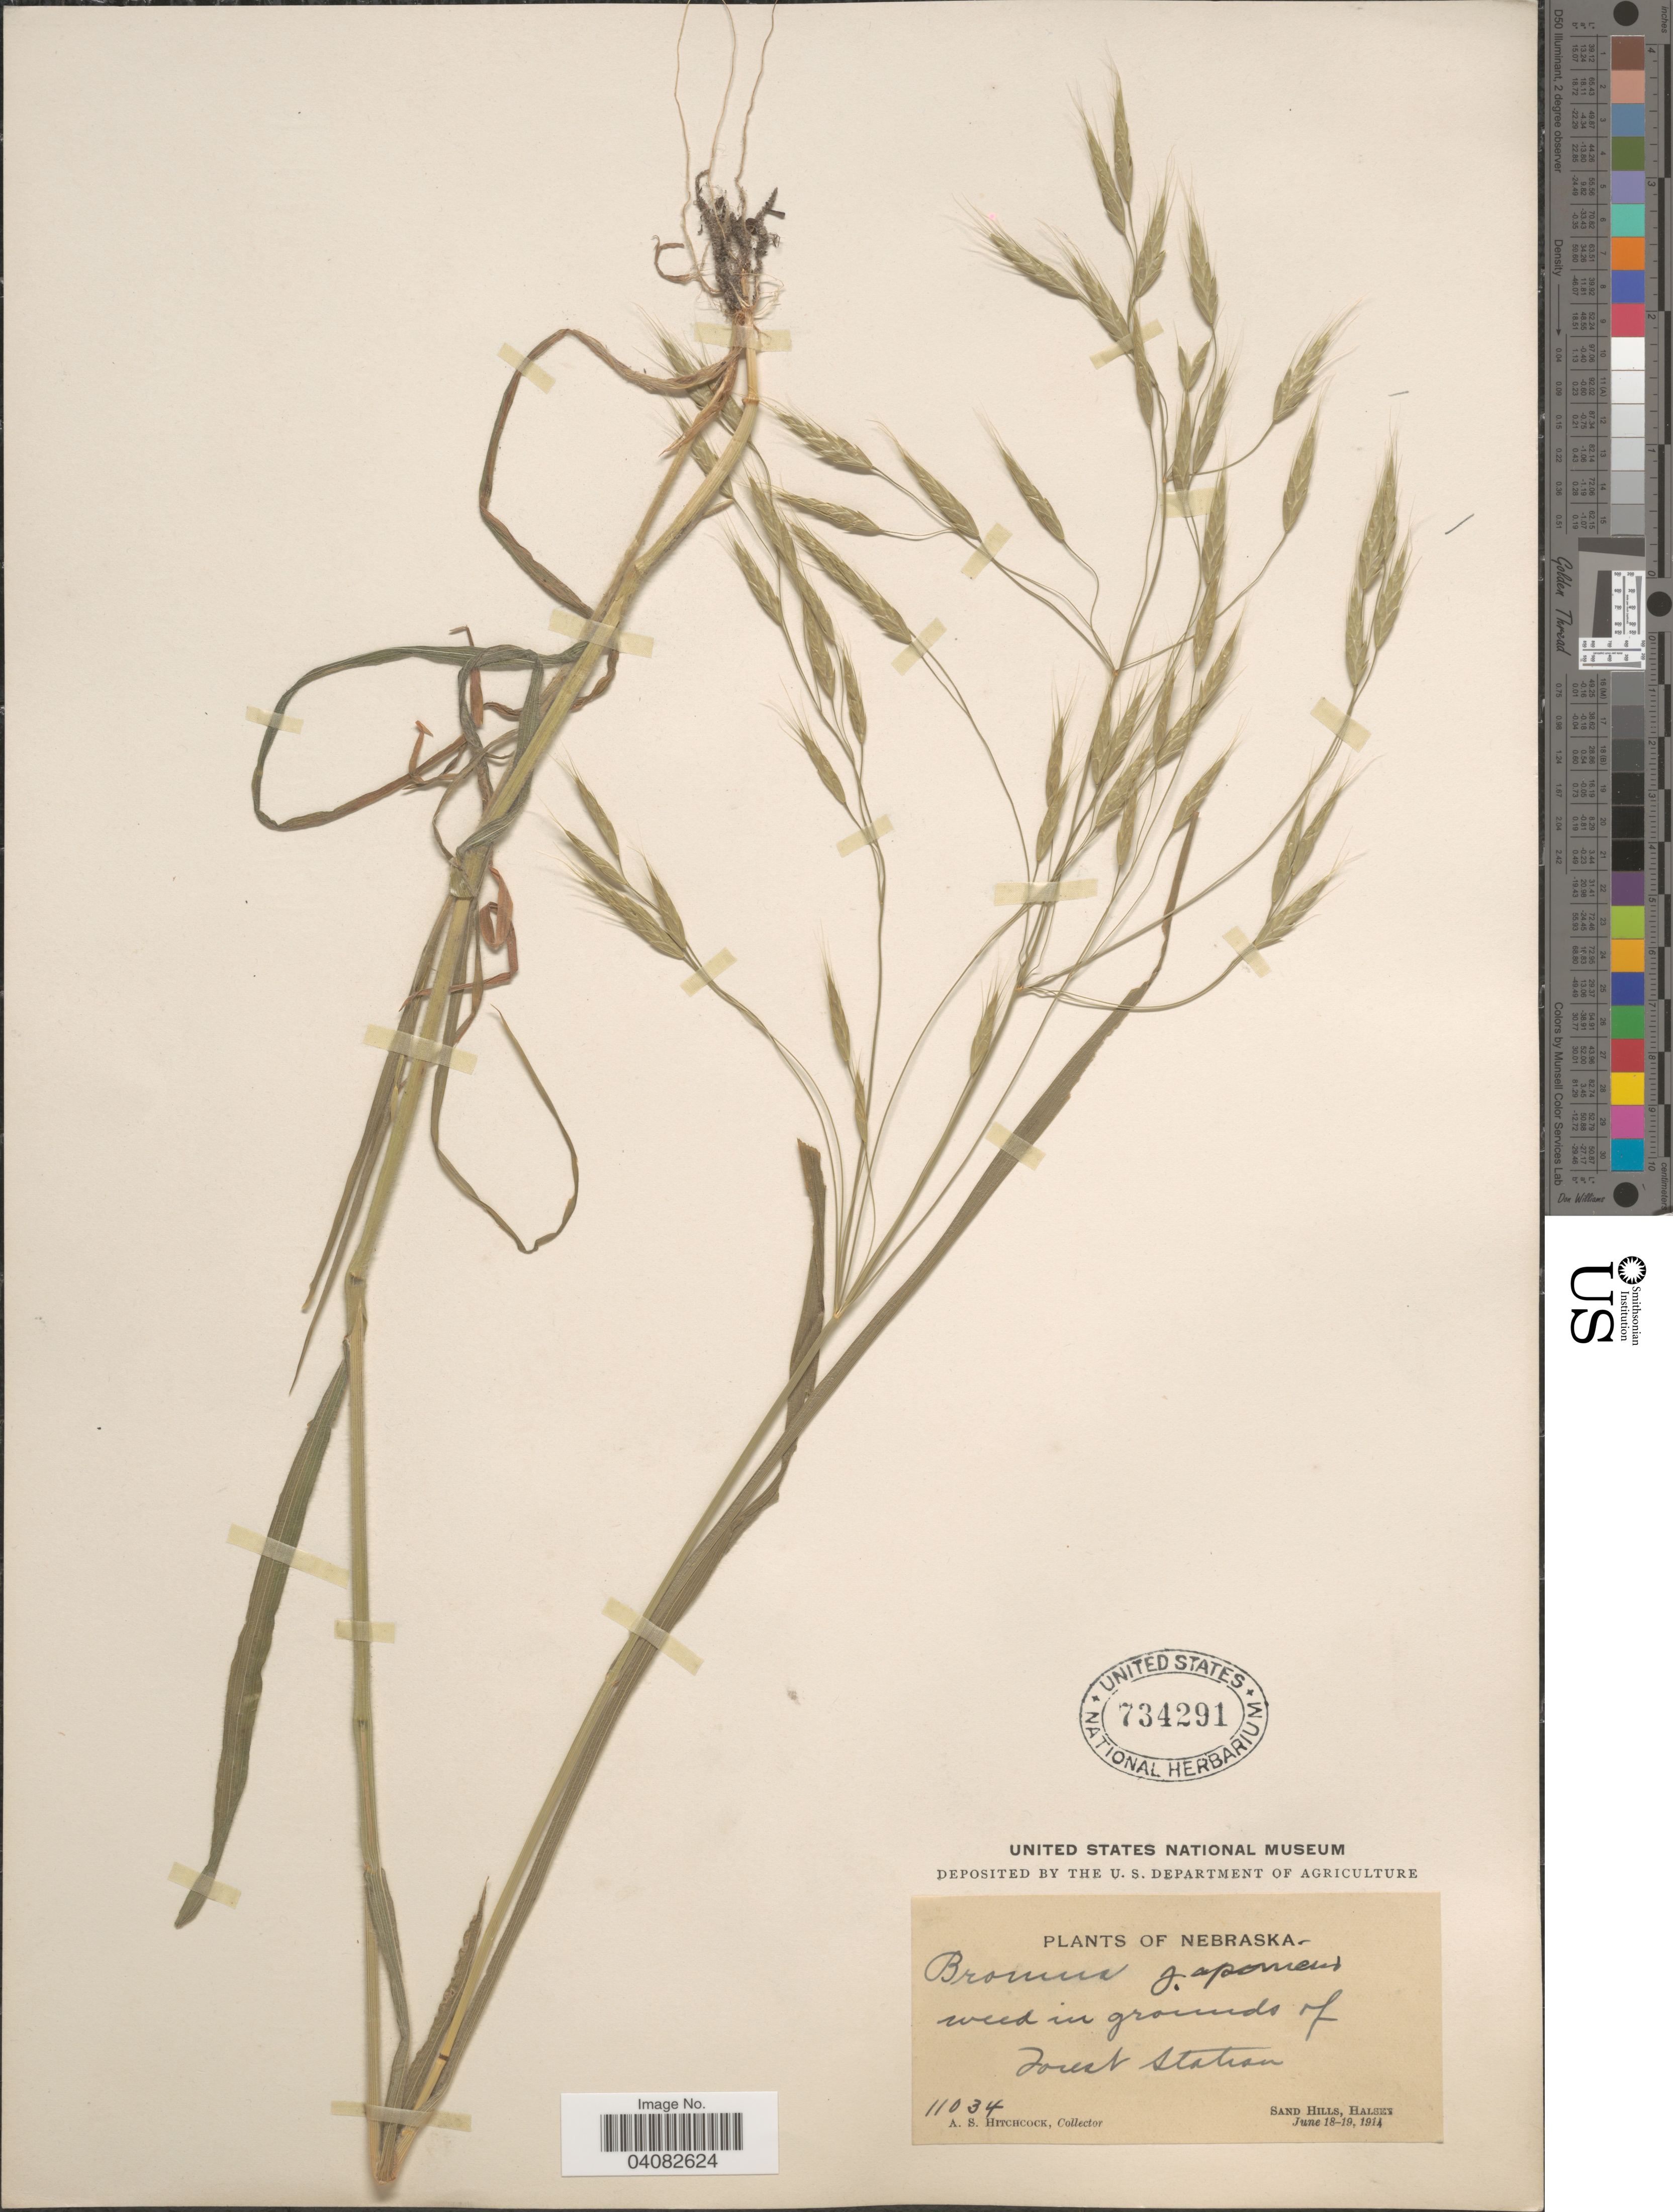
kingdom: Plantae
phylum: Tracheophyta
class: Liliopsida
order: Poales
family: Poaceae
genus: Bromus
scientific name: Bromus japonicus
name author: Houtt.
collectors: A. S. Hitchcock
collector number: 11034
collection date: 1914-06-18/1914-06-19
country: United States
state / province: Nebraska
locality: Weed in grounds of Forest Station. Sand Hills, Halsey.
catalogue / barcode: US 734291